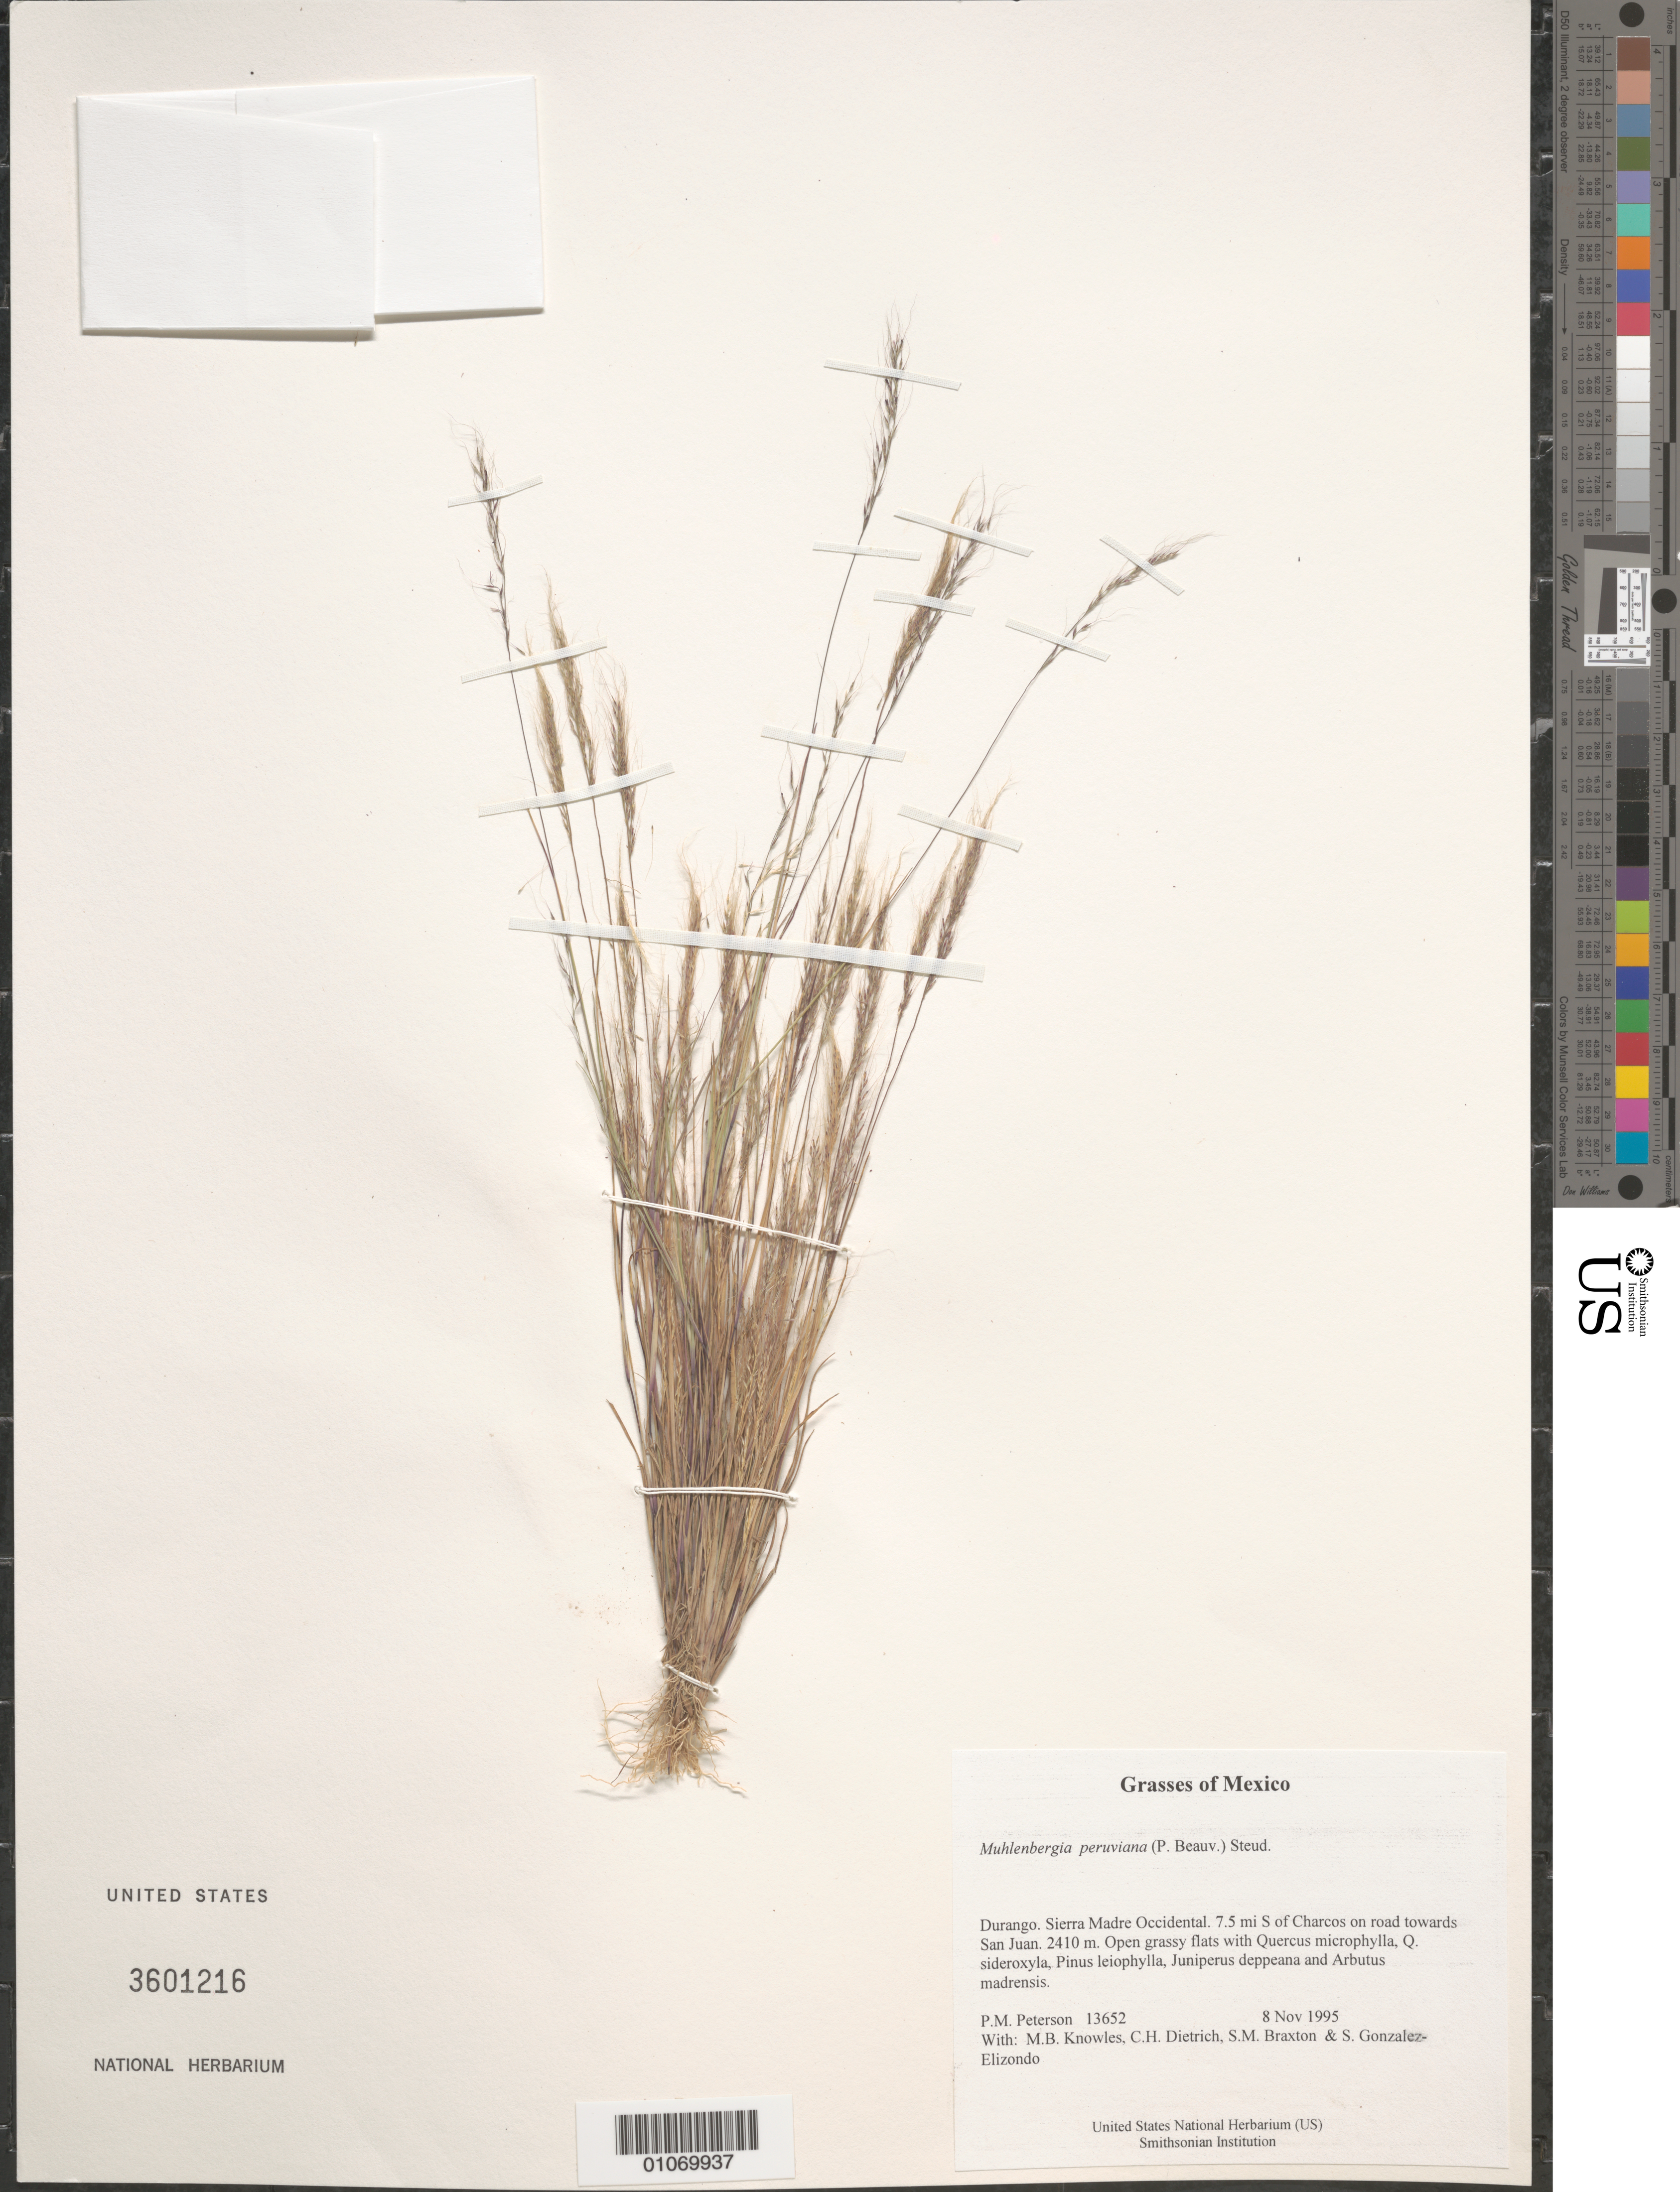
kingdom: Plantae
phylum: Tracheophyta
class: Liliopsida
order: Poales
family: Poaceae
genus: Muhlenbergia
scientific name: Muhlenbergia peruviana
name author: (P. Beauv.) Steud.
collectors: P. M. Peterson, M. B. Knowles, C. Dietrich, S. Braxton & M. S. González-Elizondo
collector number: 13652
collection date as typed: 08 Nov 1995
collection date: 1995-11-08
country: Mexico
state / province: Durango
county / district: Sierra Madre Occidental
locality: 7.5 mi S of Charcos on road towards San Juan.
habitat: Open grassy flats with Quercus microphylla, Q. sideroxyla, Pinus leiophylla, Juniperus deppeana and Arbutus madrensis.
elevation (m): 2410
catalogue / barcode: US 3601216